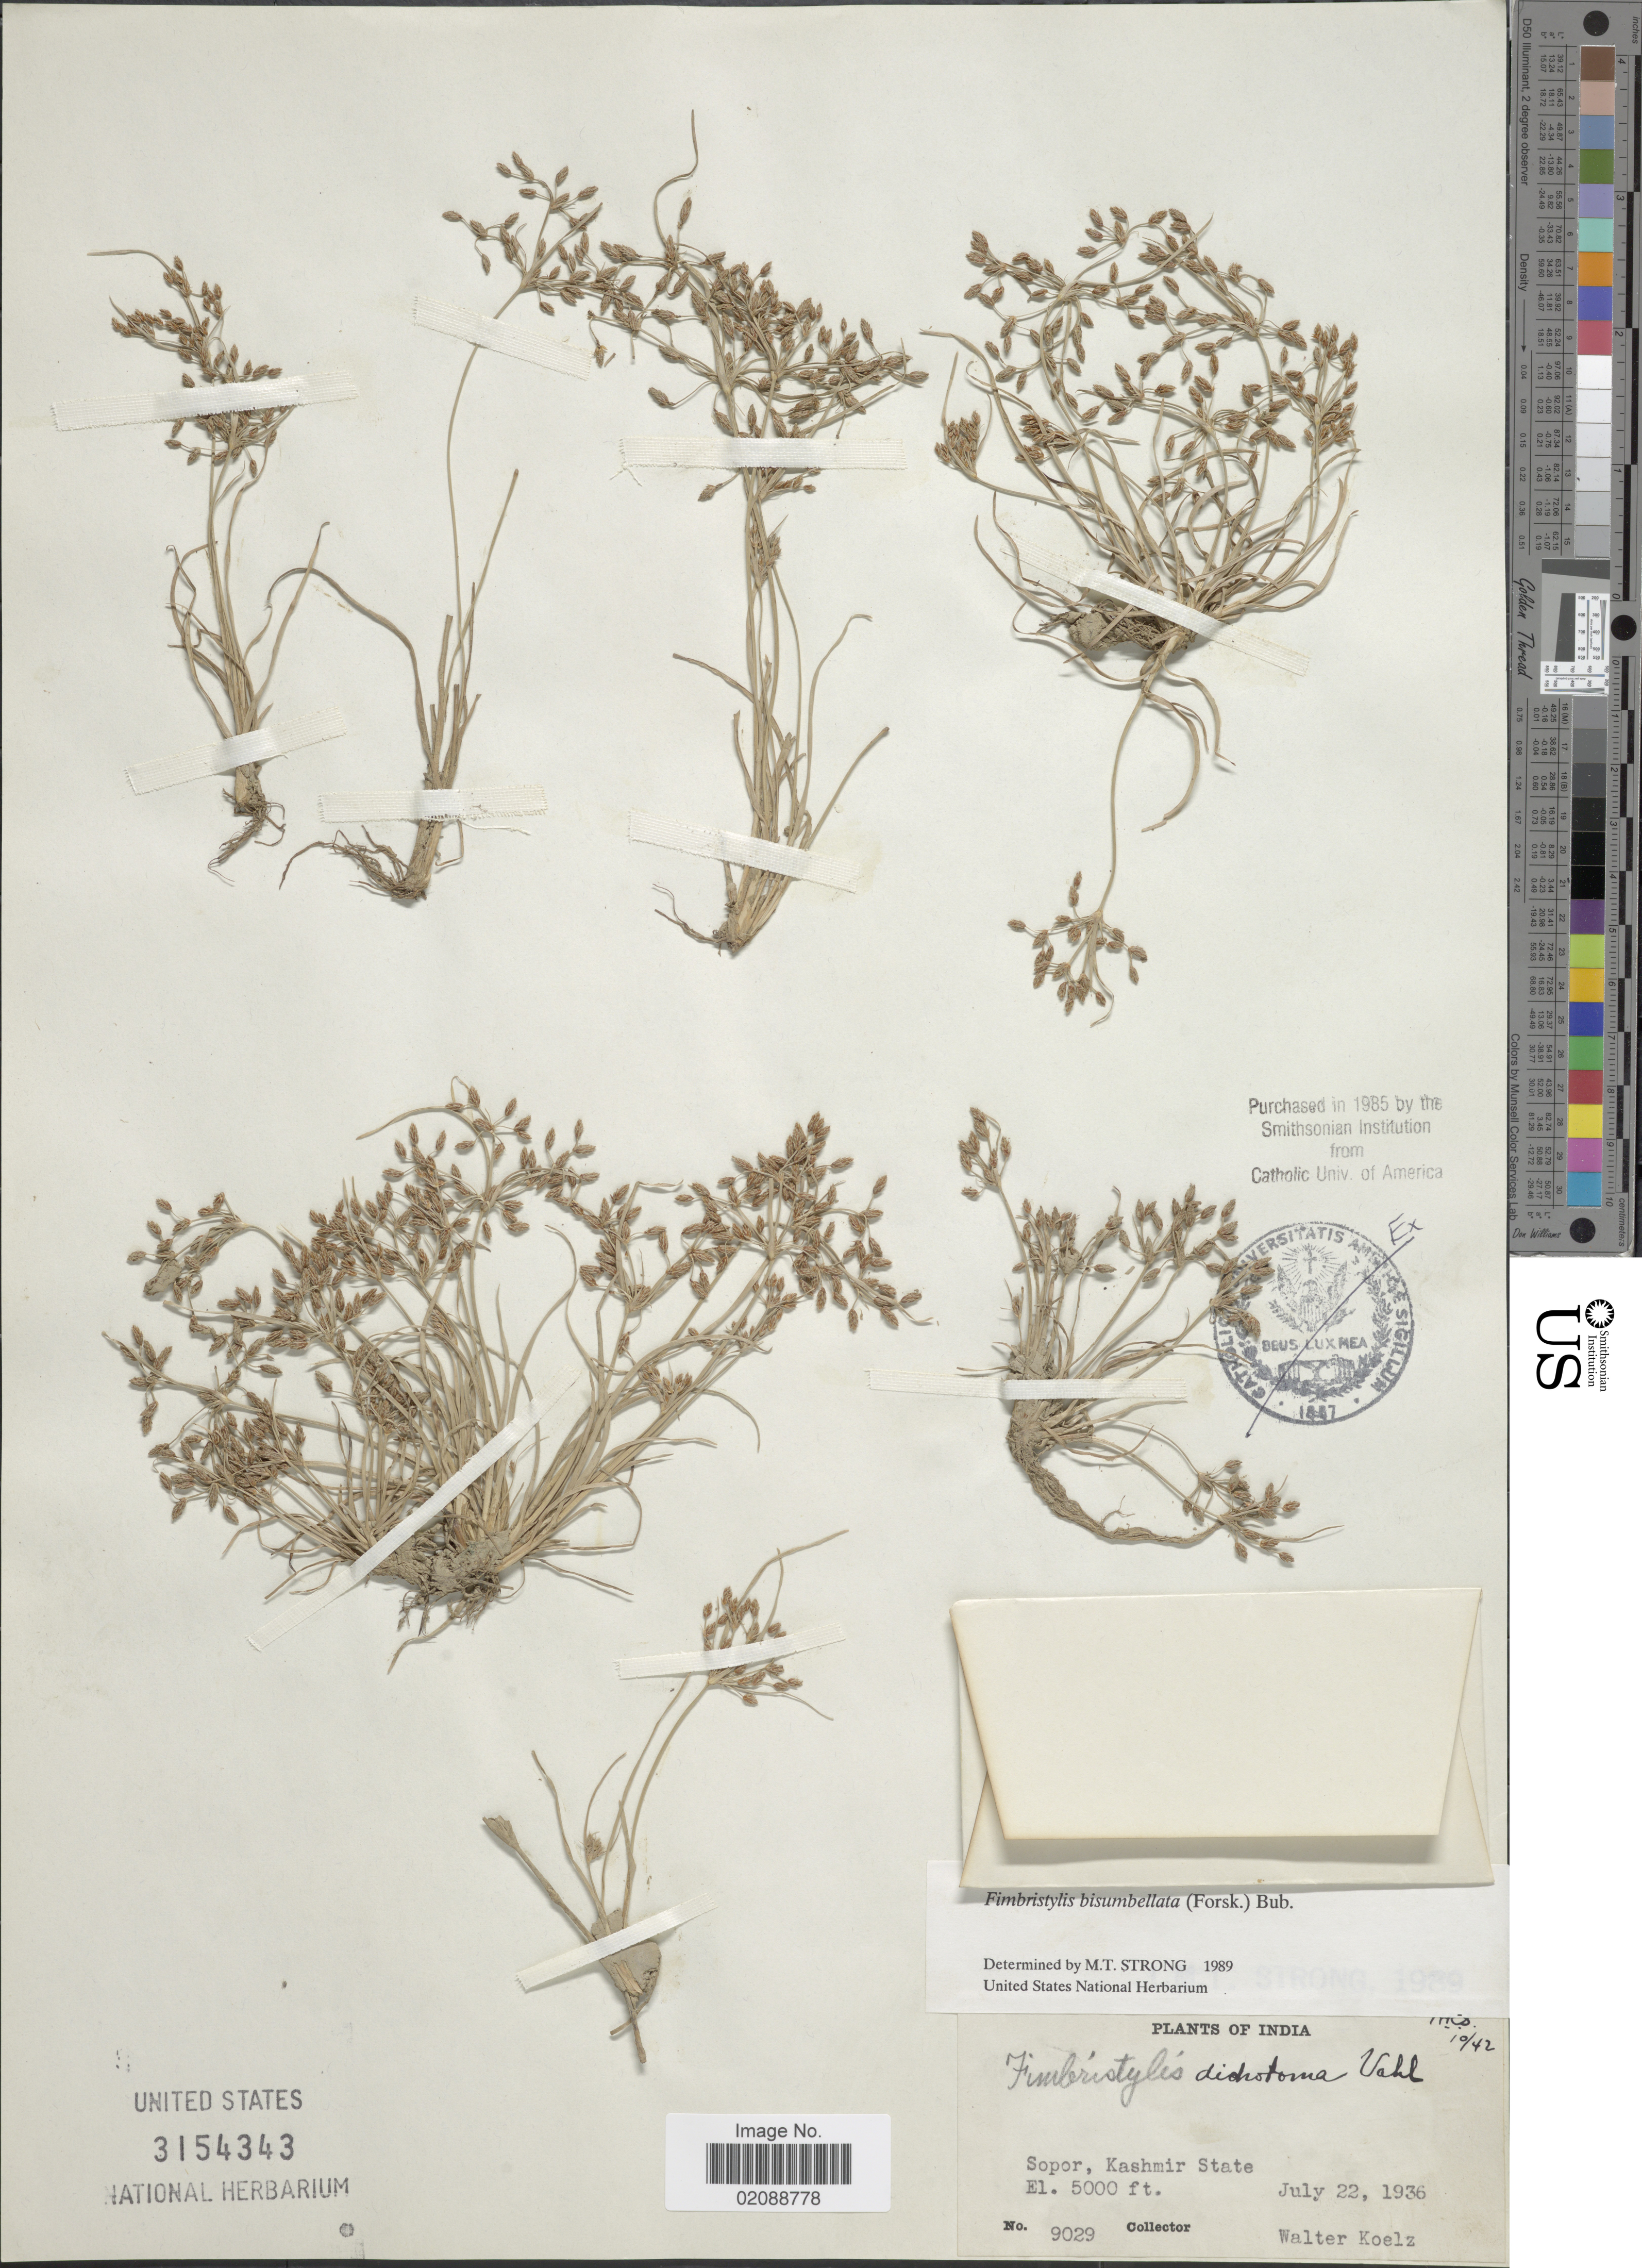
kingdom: Plantae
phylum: Tracheophyta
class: Liliopsida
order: Poales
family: Cyperaceae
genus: Fimbristylis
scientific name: Fimbristylis bisumbellata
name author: (Forssk.) Bubani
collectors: W. N. Koelz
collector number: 9029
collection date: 1936-07-22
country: India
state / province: Jammu and Kashmir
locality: Sopor, Kashmir State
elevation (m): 1524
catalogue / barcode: US 3154343